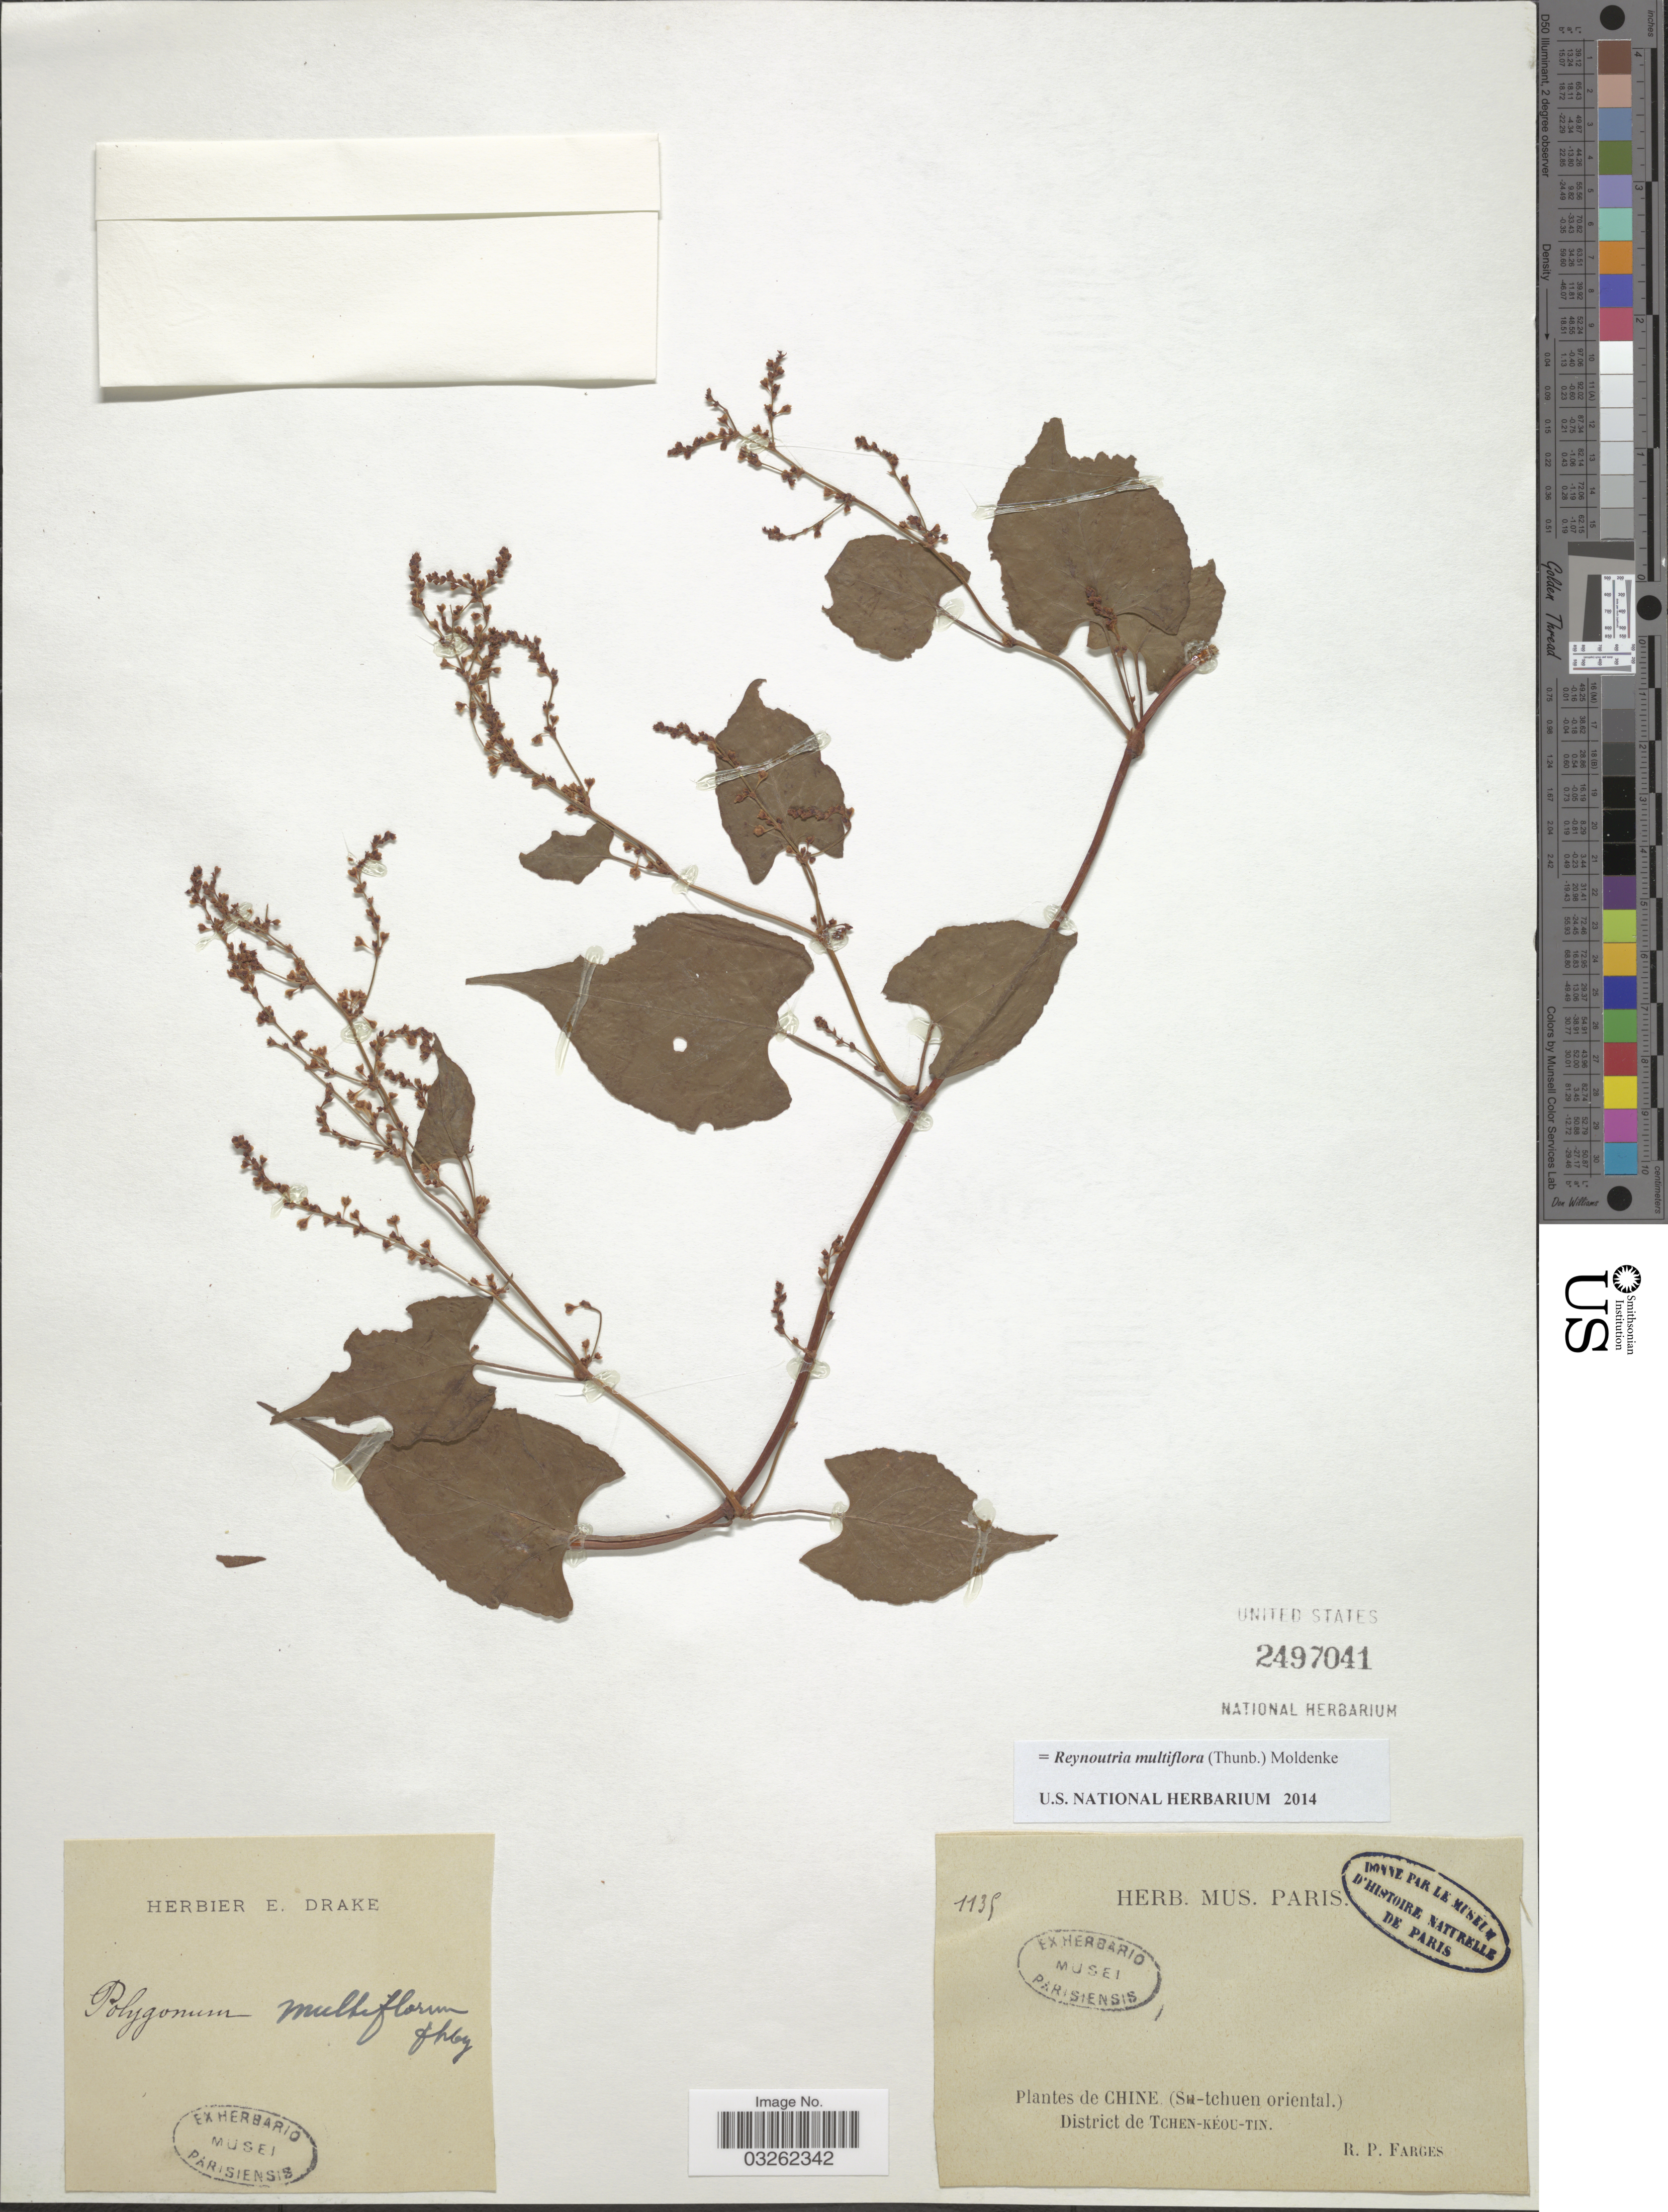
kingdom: Plantae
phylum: Tracheophyta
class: Magnoliopsida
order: Caryophyllales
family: Polygonaceae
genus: Reynoutria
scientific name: Reynoutria multiflora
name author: (Thunb.) Moldenke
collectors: R. Farges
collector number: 1135*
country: China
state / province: Sichuan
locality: Chine (Su-tchuen oriental.), District de Tchen-Kéou-Tin.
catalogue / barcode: US 2497041